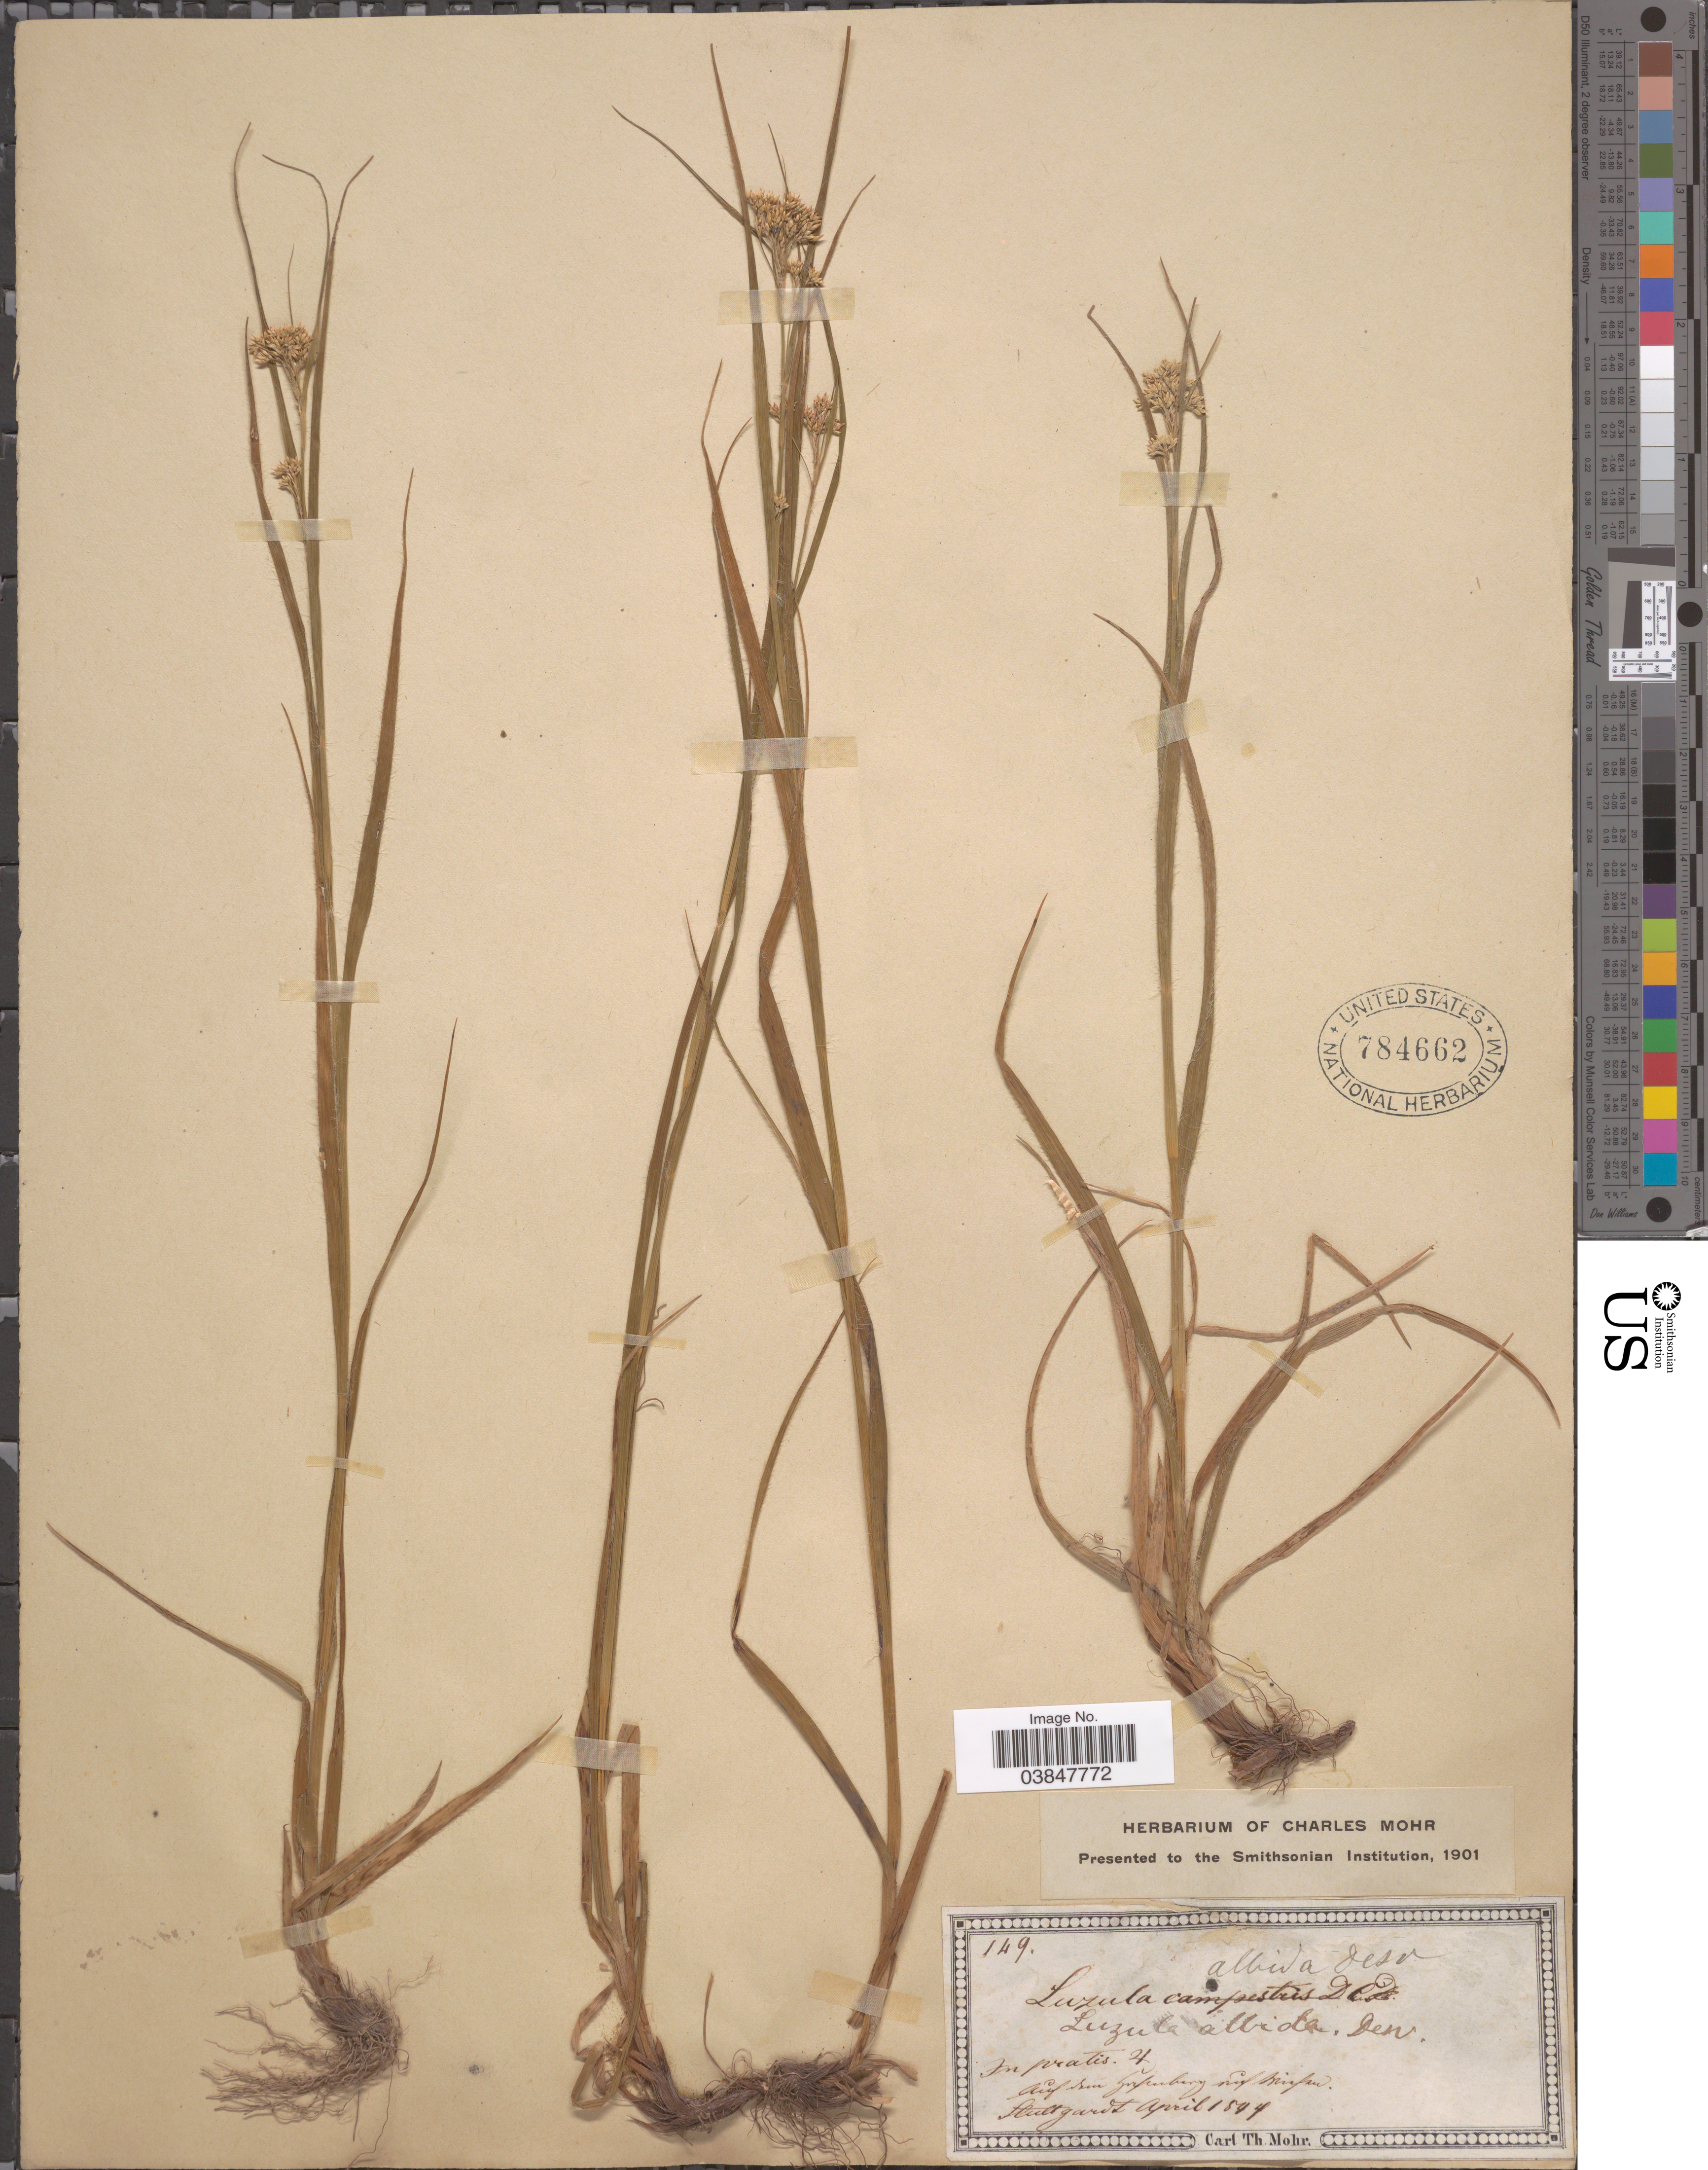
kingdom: Plantae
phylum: Tracheophyta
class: Liliopsida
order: Poales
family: Juncaceae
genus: Luzula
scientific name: Luzula albida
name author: (Hoffm.) DC.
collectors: Mohr, C. T. (herbarium)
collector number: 149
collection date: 1894-04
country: Germany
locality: Stuttgardt.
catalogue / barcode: US 784662